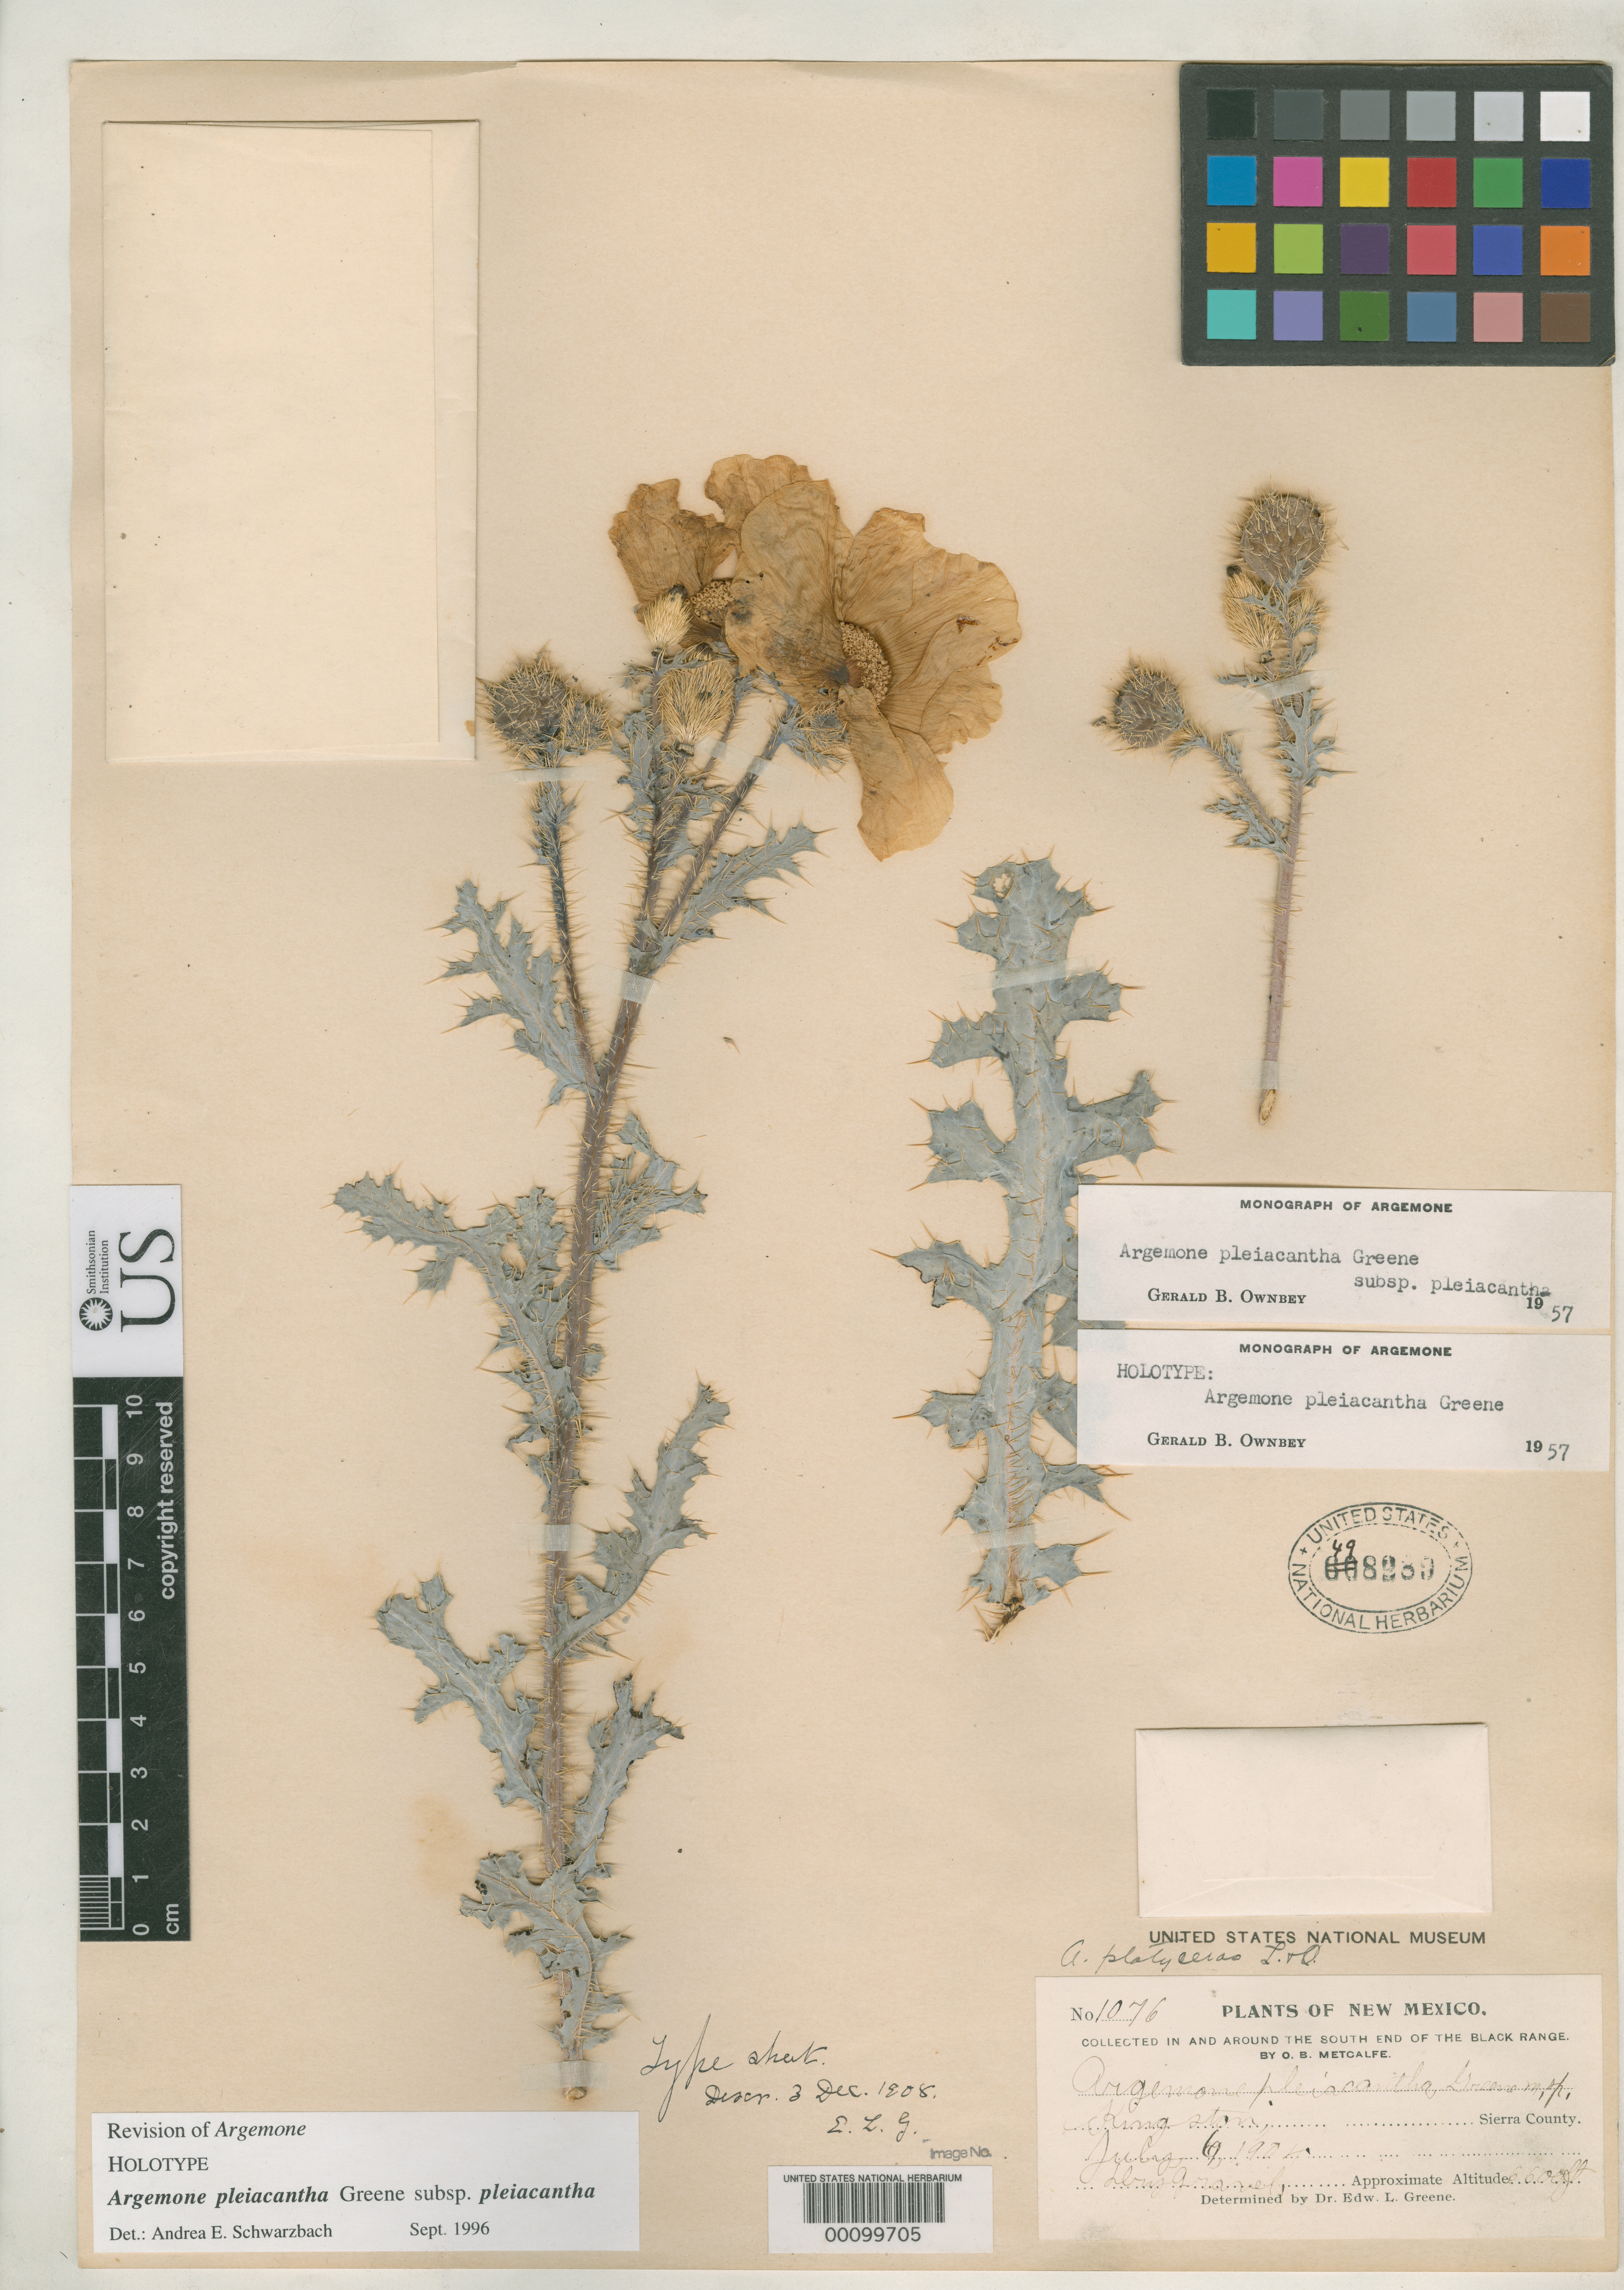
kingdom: Plantae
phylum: Tracheophyta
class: Magnoliopsida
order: Ranunculales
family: Papaveraceae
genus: Argemone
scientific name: Argemone pleiacantha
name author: Greene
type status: Holotype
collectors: O. B. Metcalfe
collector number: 1076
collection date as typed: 06 Jul 1904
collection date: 1904-07-06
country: United States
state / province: New Mexico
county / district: Sierra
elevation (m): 2012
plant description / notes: This sheet (USNH 498289) annotated as "Type sheet" by E.L. Greene.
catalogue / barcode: US 498289